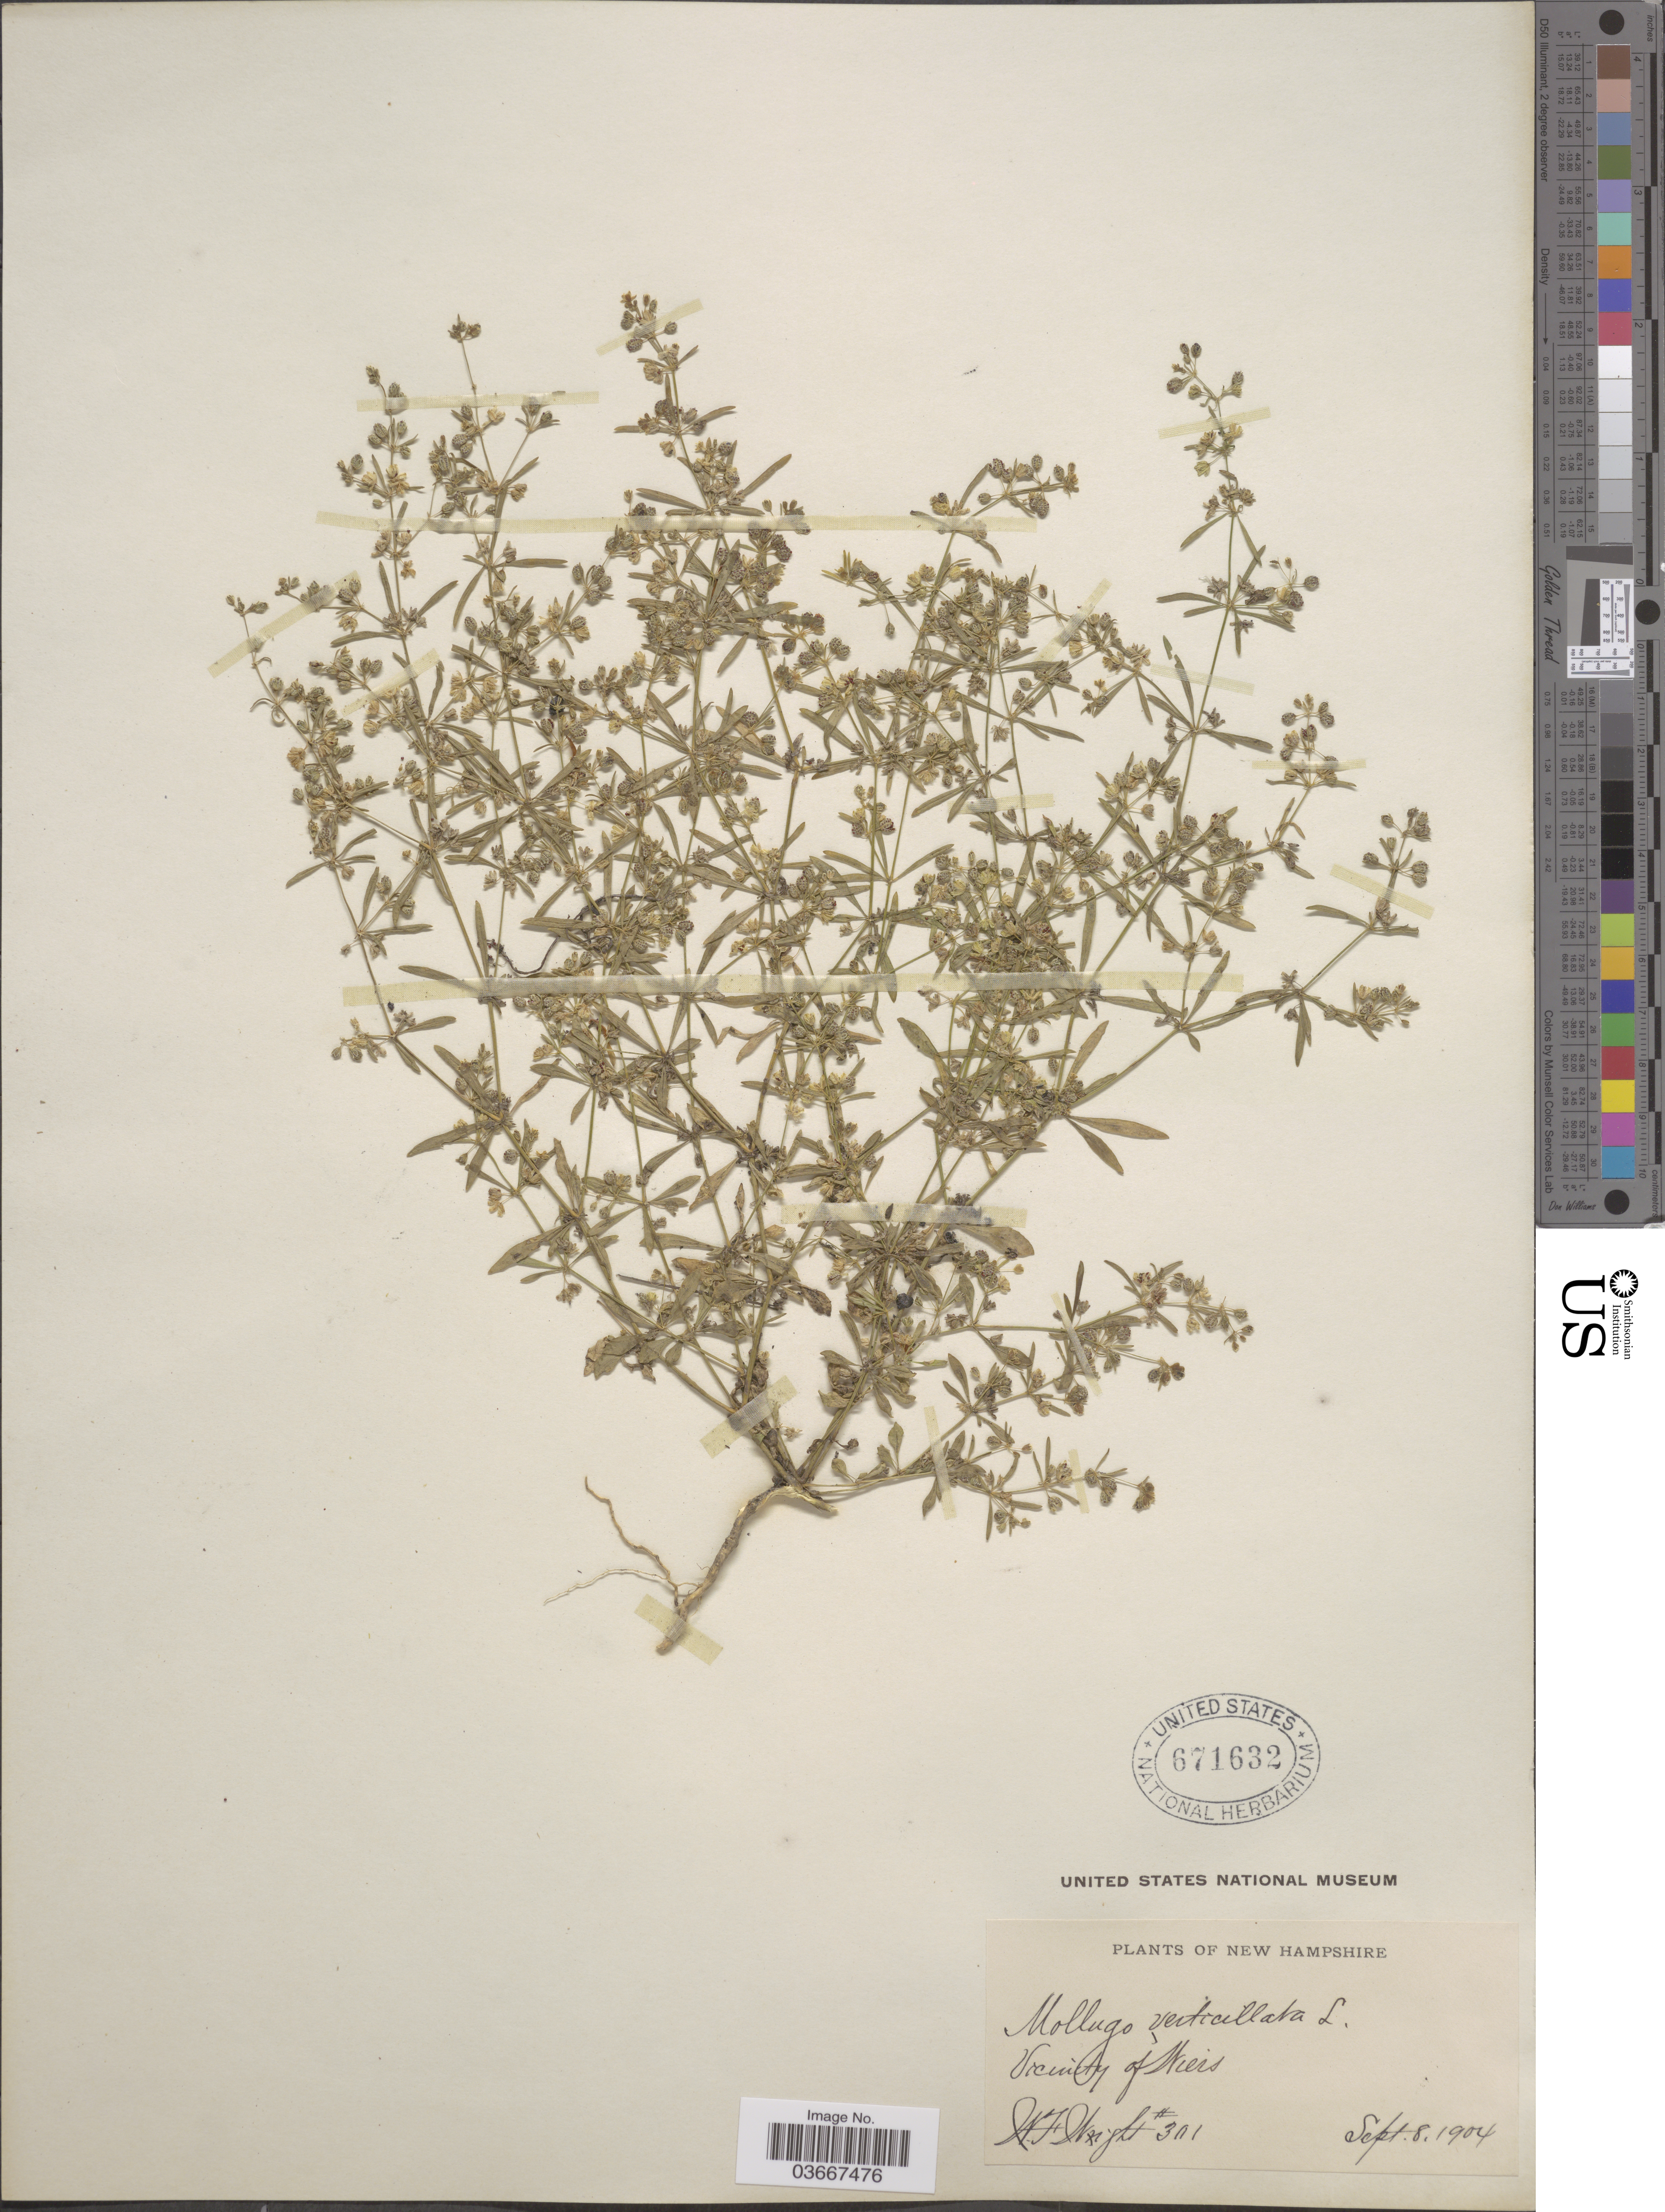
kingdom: Plantae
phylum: Tracheophyta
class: Magnoliopsida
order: Caryophyllales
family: Molluginaceae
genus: Mollugo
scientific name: Mollugo verticillata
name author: L.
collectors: W. F. Wright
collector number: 301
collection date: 1904-09-09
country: United States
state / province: New Hampshire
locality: Vicinity of Wiers.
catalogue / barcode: US 671632